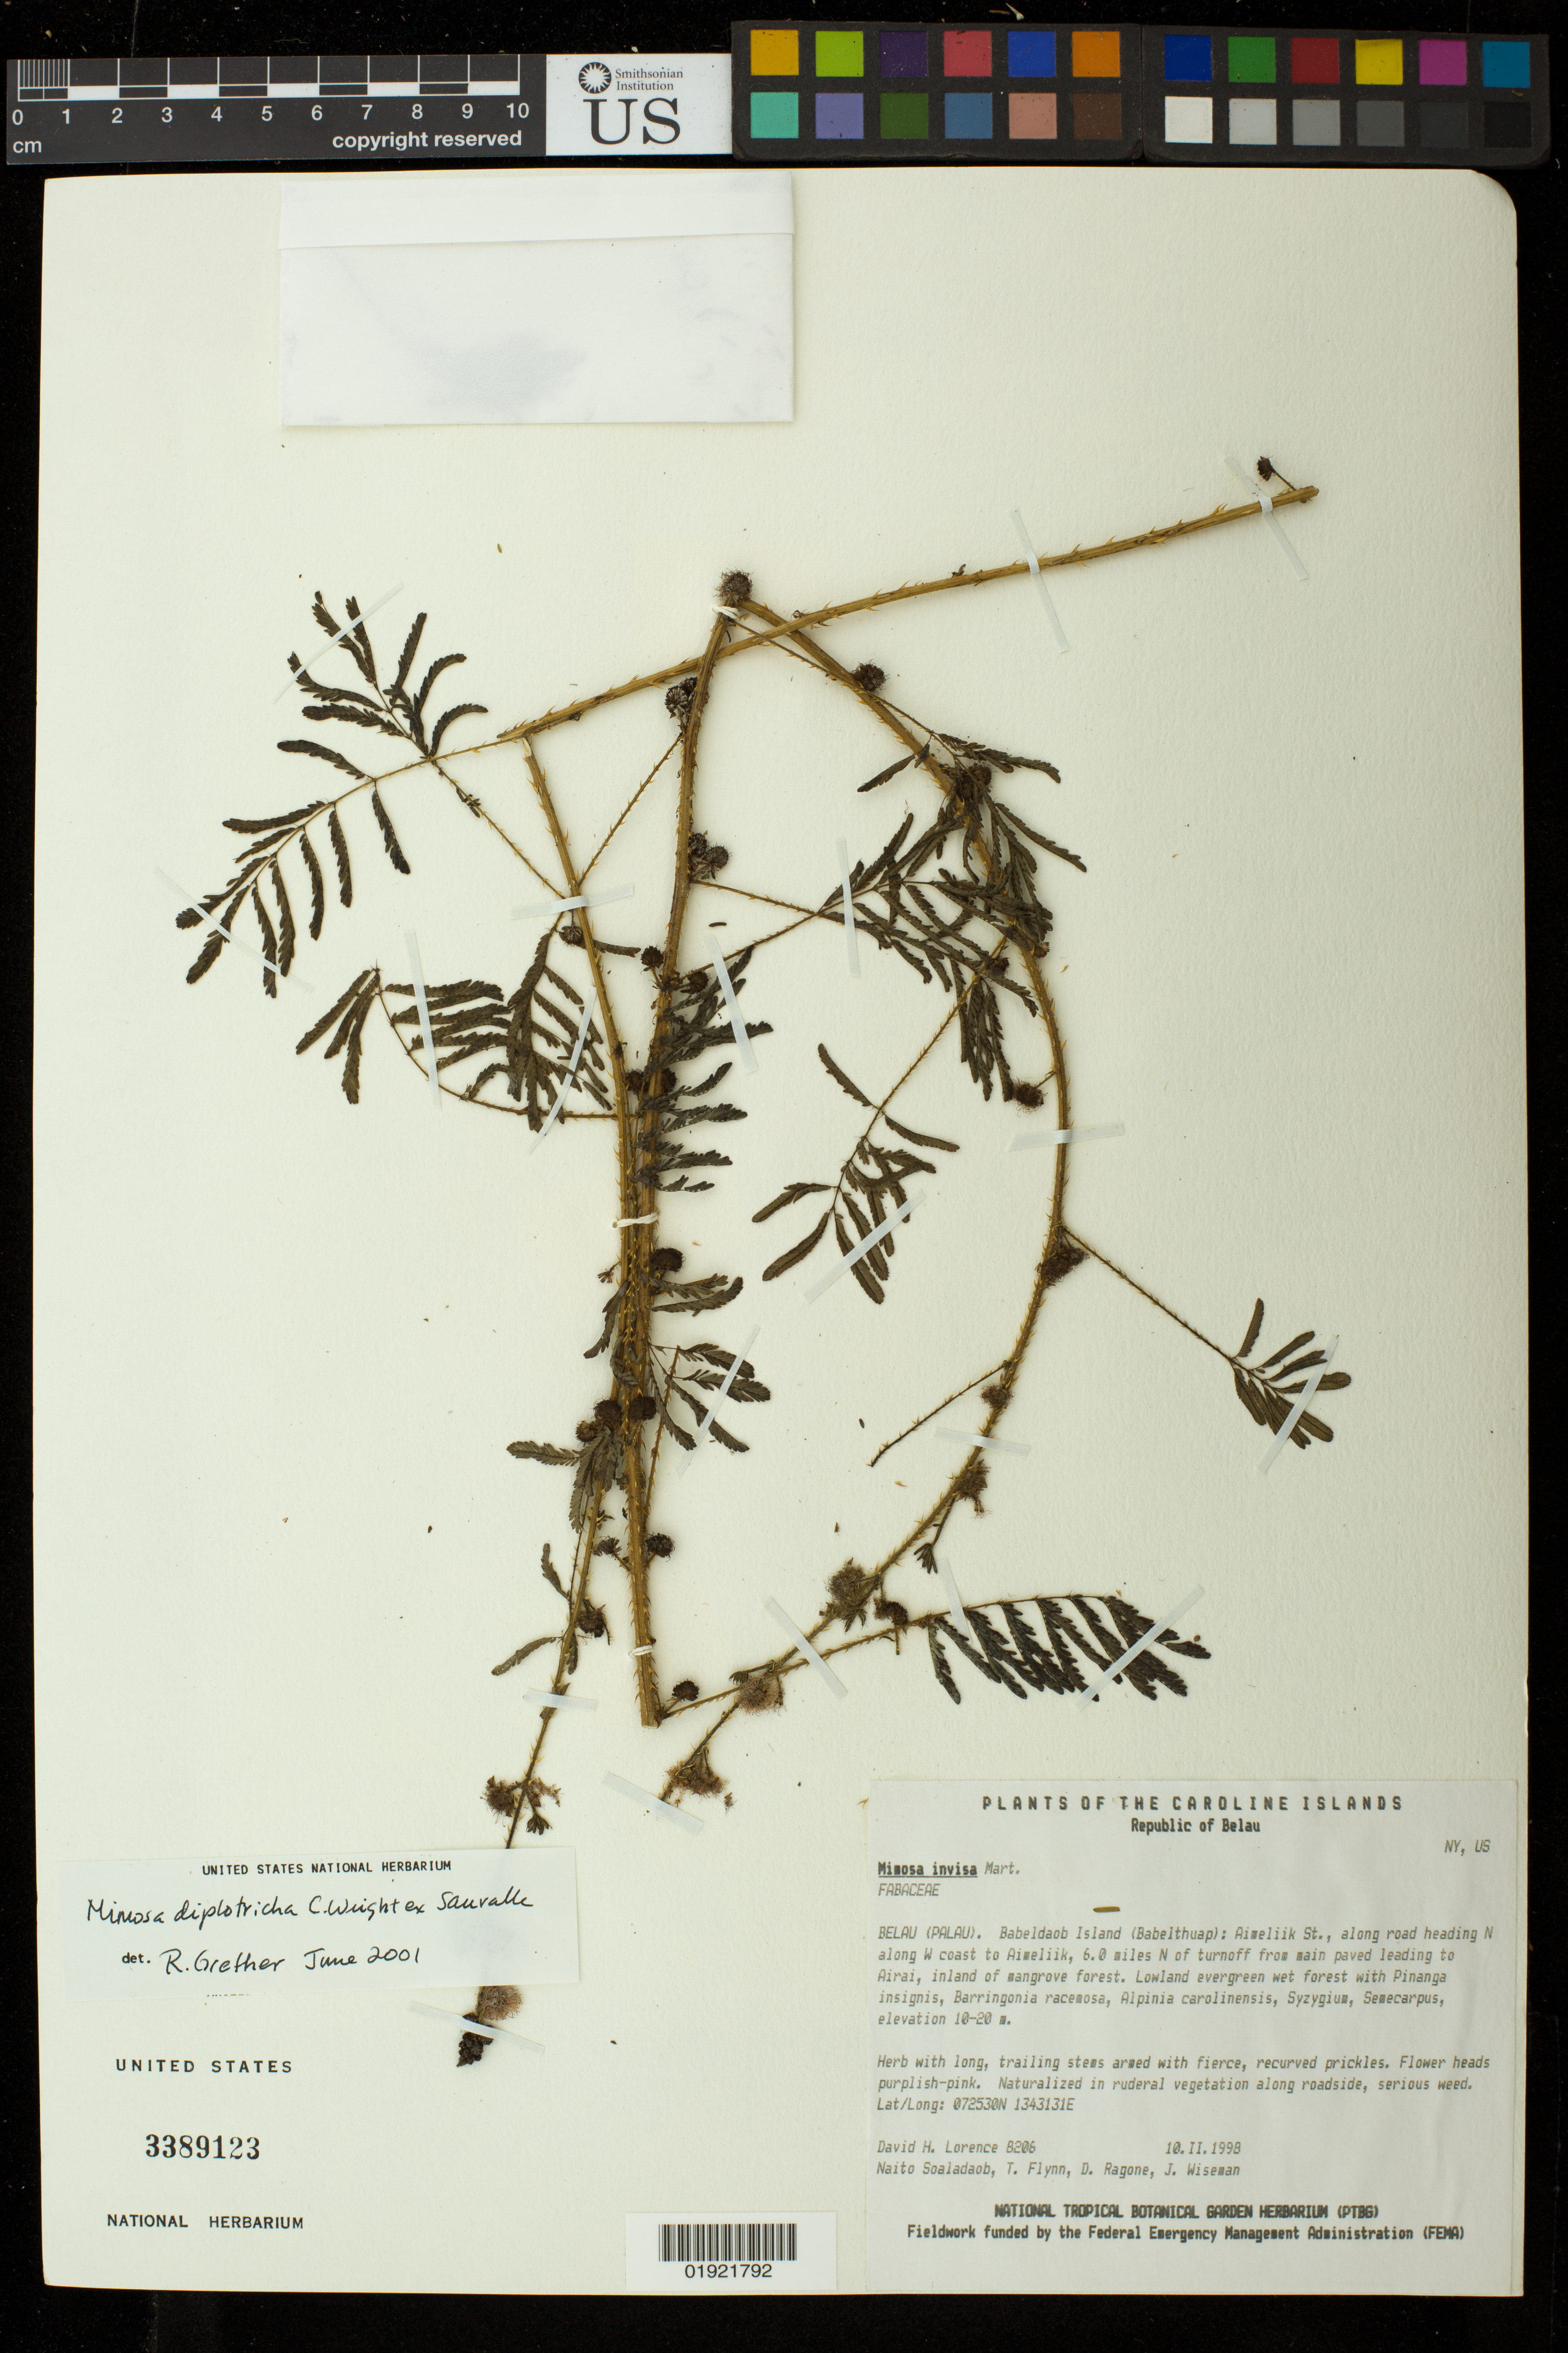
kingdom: Plantae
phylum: Tracheophyta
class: Magnoliopsida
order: Fabales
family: Fabaceae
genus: Mimosa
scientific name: Mimosa diplotricha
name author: C. Wright in Sauvalle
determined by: Grether, R.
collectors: D. Lorence, N. Soaladaob, T. Flynn, D. Ragone & J. Wiseman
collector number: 8206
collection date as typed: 10.II. 1998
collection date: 1998-02-10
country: Palau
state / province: Aimeliik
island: Babeldaob [Babelthuap]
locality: Aimeliik St., along road heading N along W coast to Aimeliik, 6.0 miles N of turnoff from main paved leading to Airai, inland of mangrove forest.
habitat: Lowland evergreen wet forest with Pinanga insignis, Barringonia racemosa, Alpinia carolinensis, Syzygium, Semecarpus. Naturalized in ruderal vegetation along roadside, serious weed.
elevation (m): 10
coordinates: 7 25 30 N, 134 31 31 E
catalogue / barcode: US 3389123